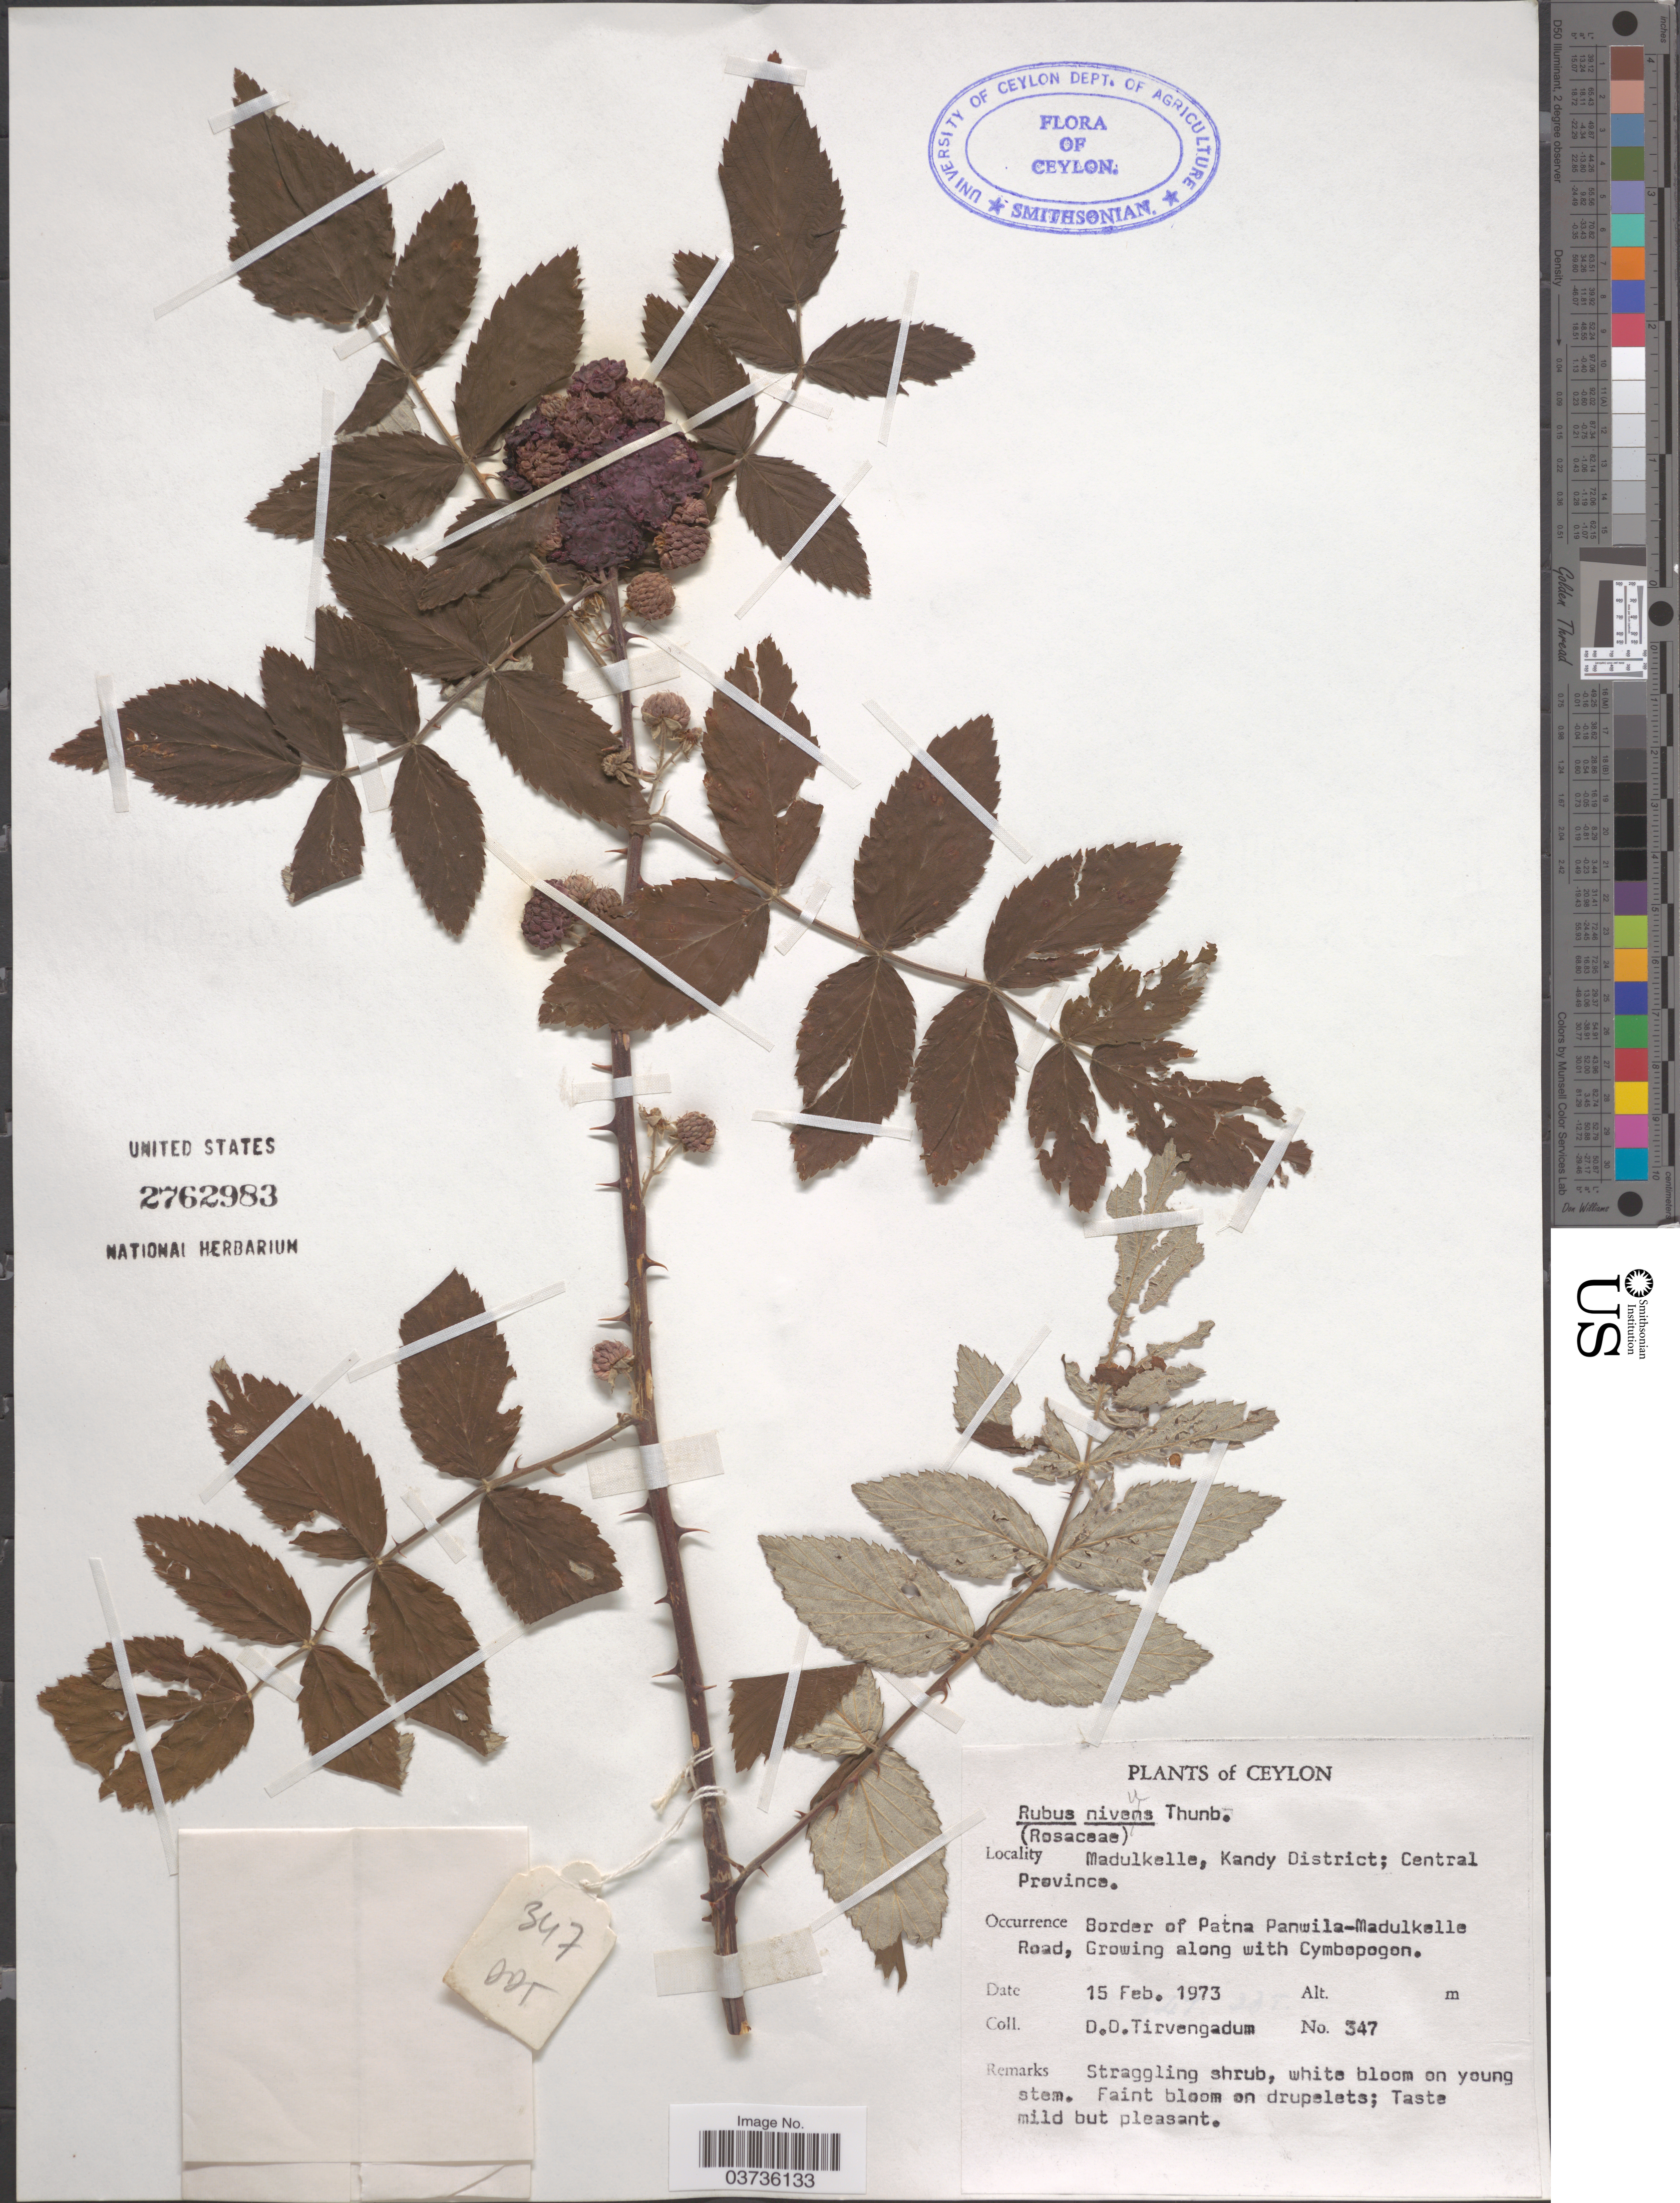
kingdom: Plantae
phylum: Tracheophyta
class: Magnoliopsida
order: Rosales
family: Rosaceae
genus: Rubus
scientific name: Rubus niveus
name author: Thunb.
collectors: D. Tirvengadum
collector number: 347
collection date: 1973-02-15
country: Sri Lanka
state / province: Central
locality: Ceylon. Madulkelle, Kandy District. Border of Patna Panwila - Madulkelle Road.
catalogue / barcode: US 2762983